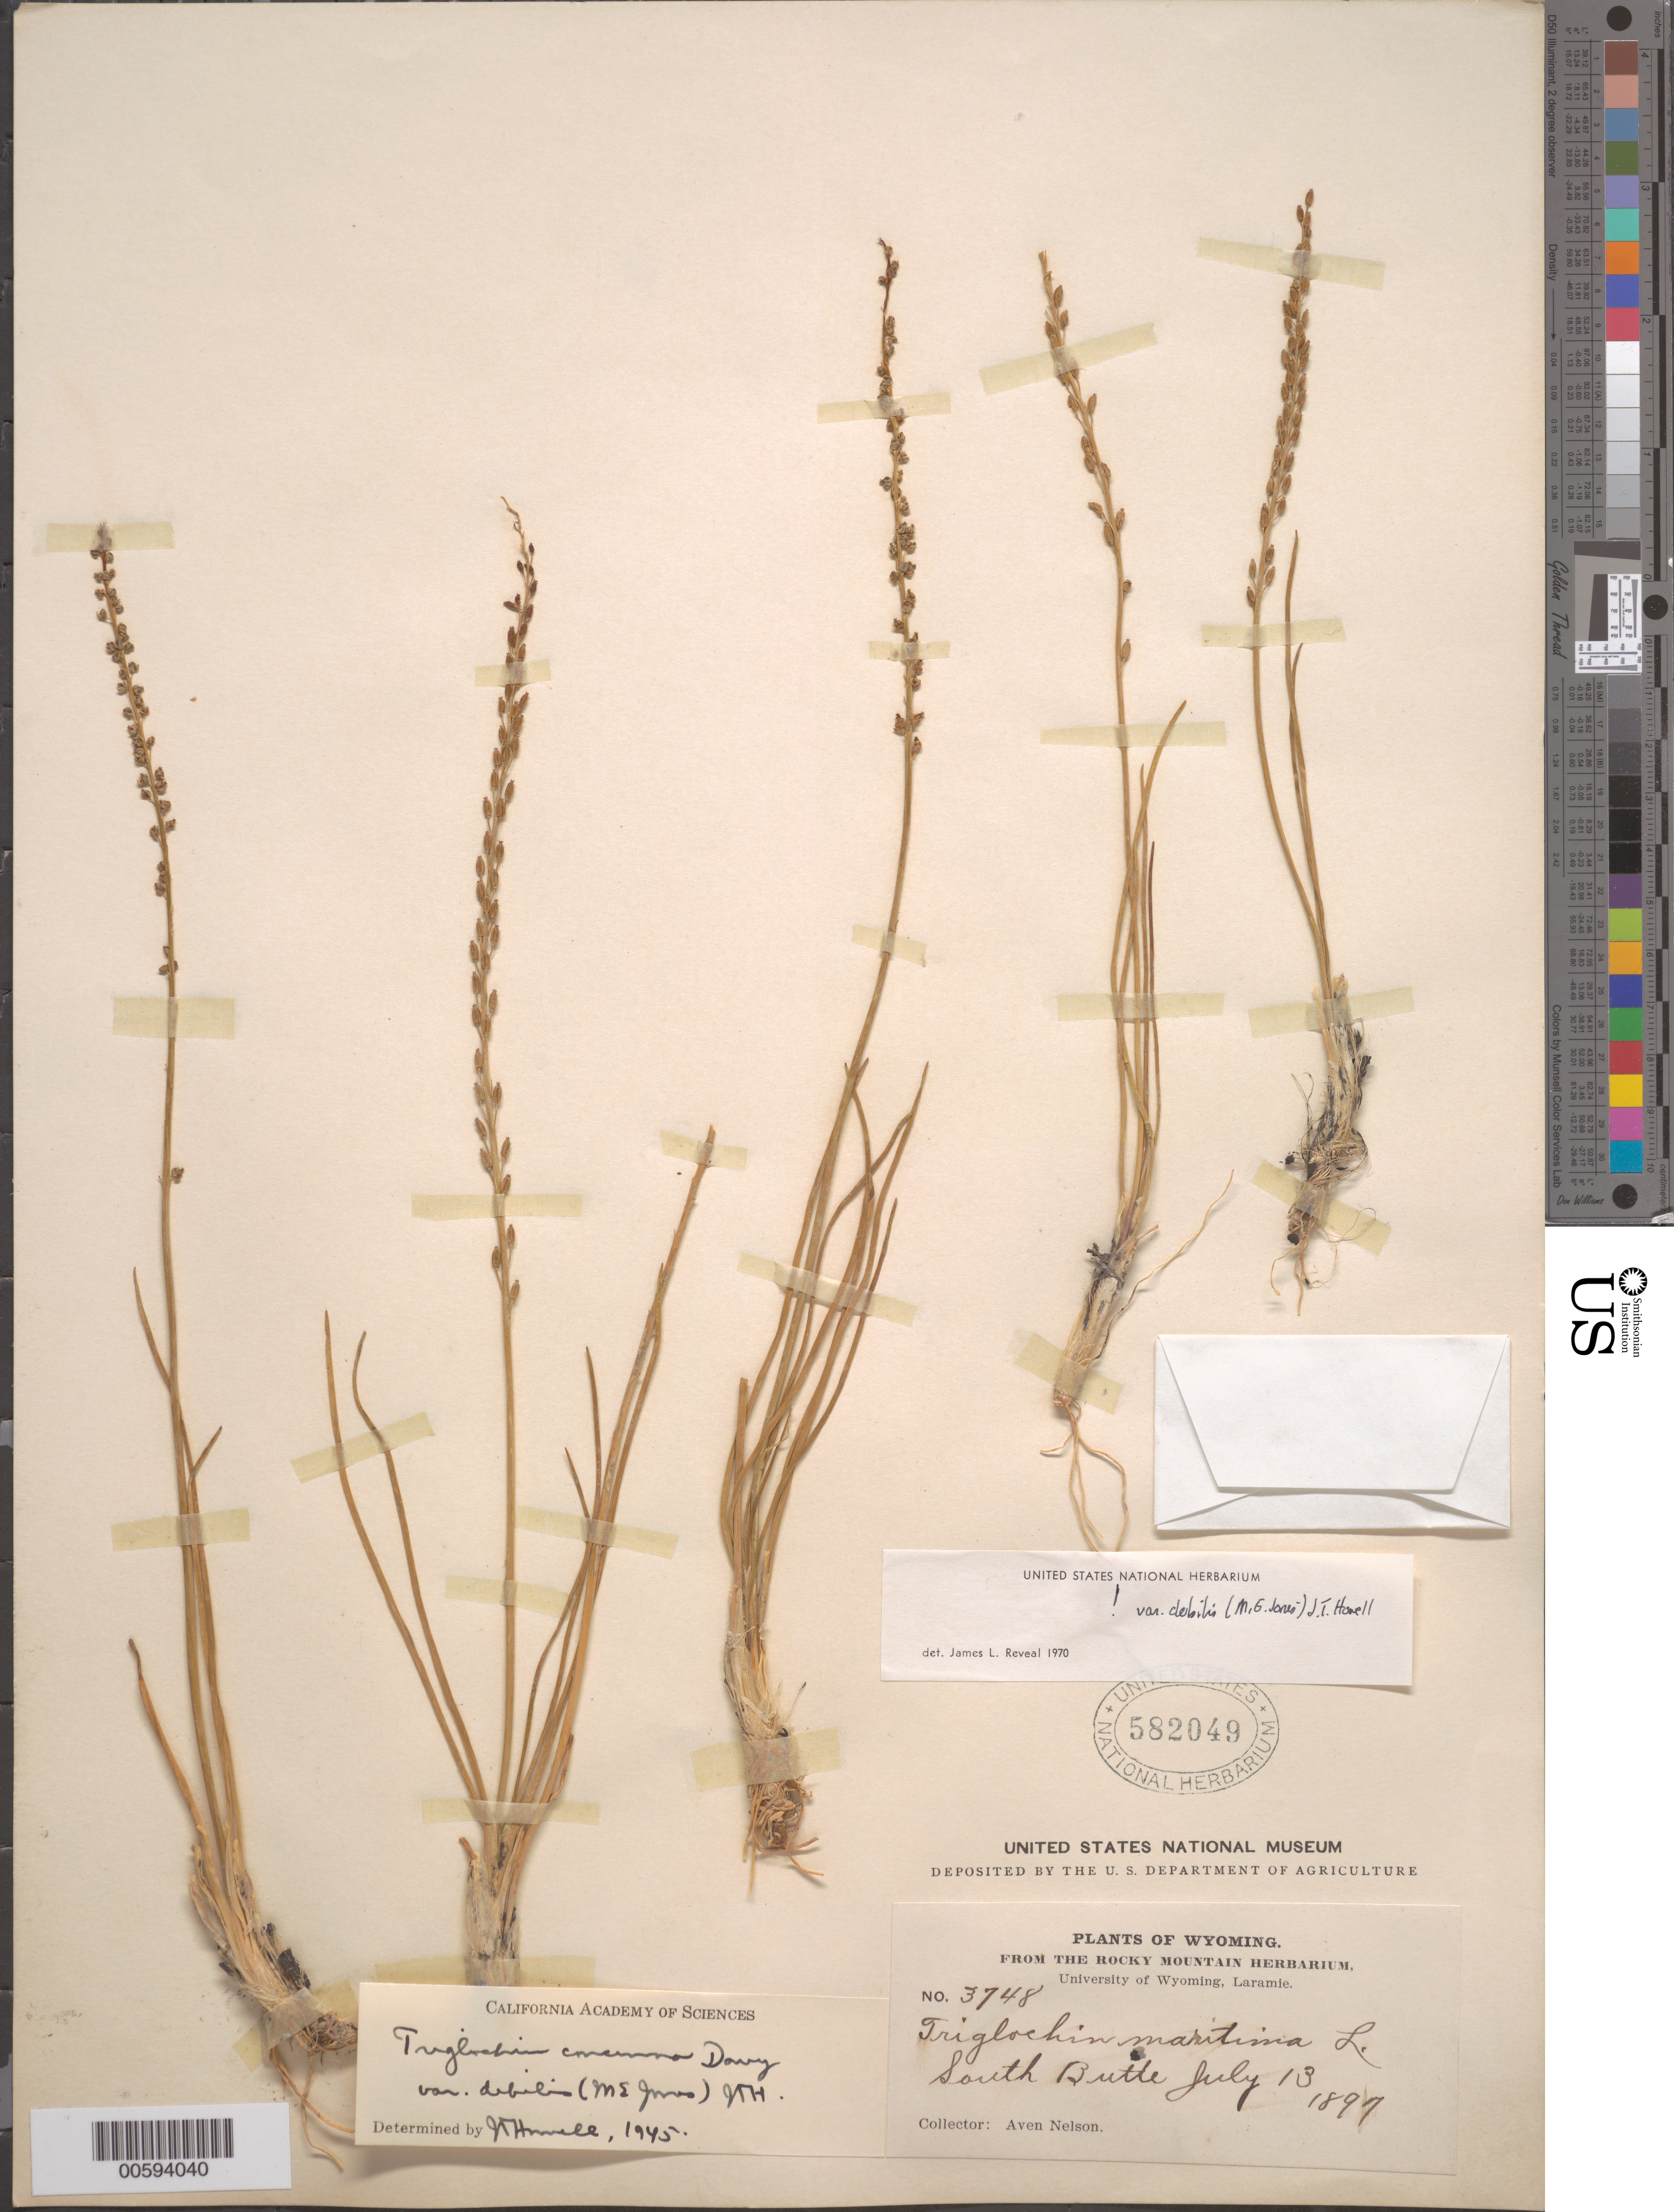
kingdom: Plantae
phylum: Tracheophyta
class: Liliopsida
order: Alismatales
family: Juncaginaceae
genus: Triglochin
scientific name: Triglochin concinna var. debilis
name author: (M.E. Jones) J.T. Howell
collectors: A. Nelson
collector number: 3748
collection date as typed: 13 Jul 1897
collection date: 1897-07-13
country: United States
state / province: Wyoming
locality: South Butte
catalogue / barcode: US 582049